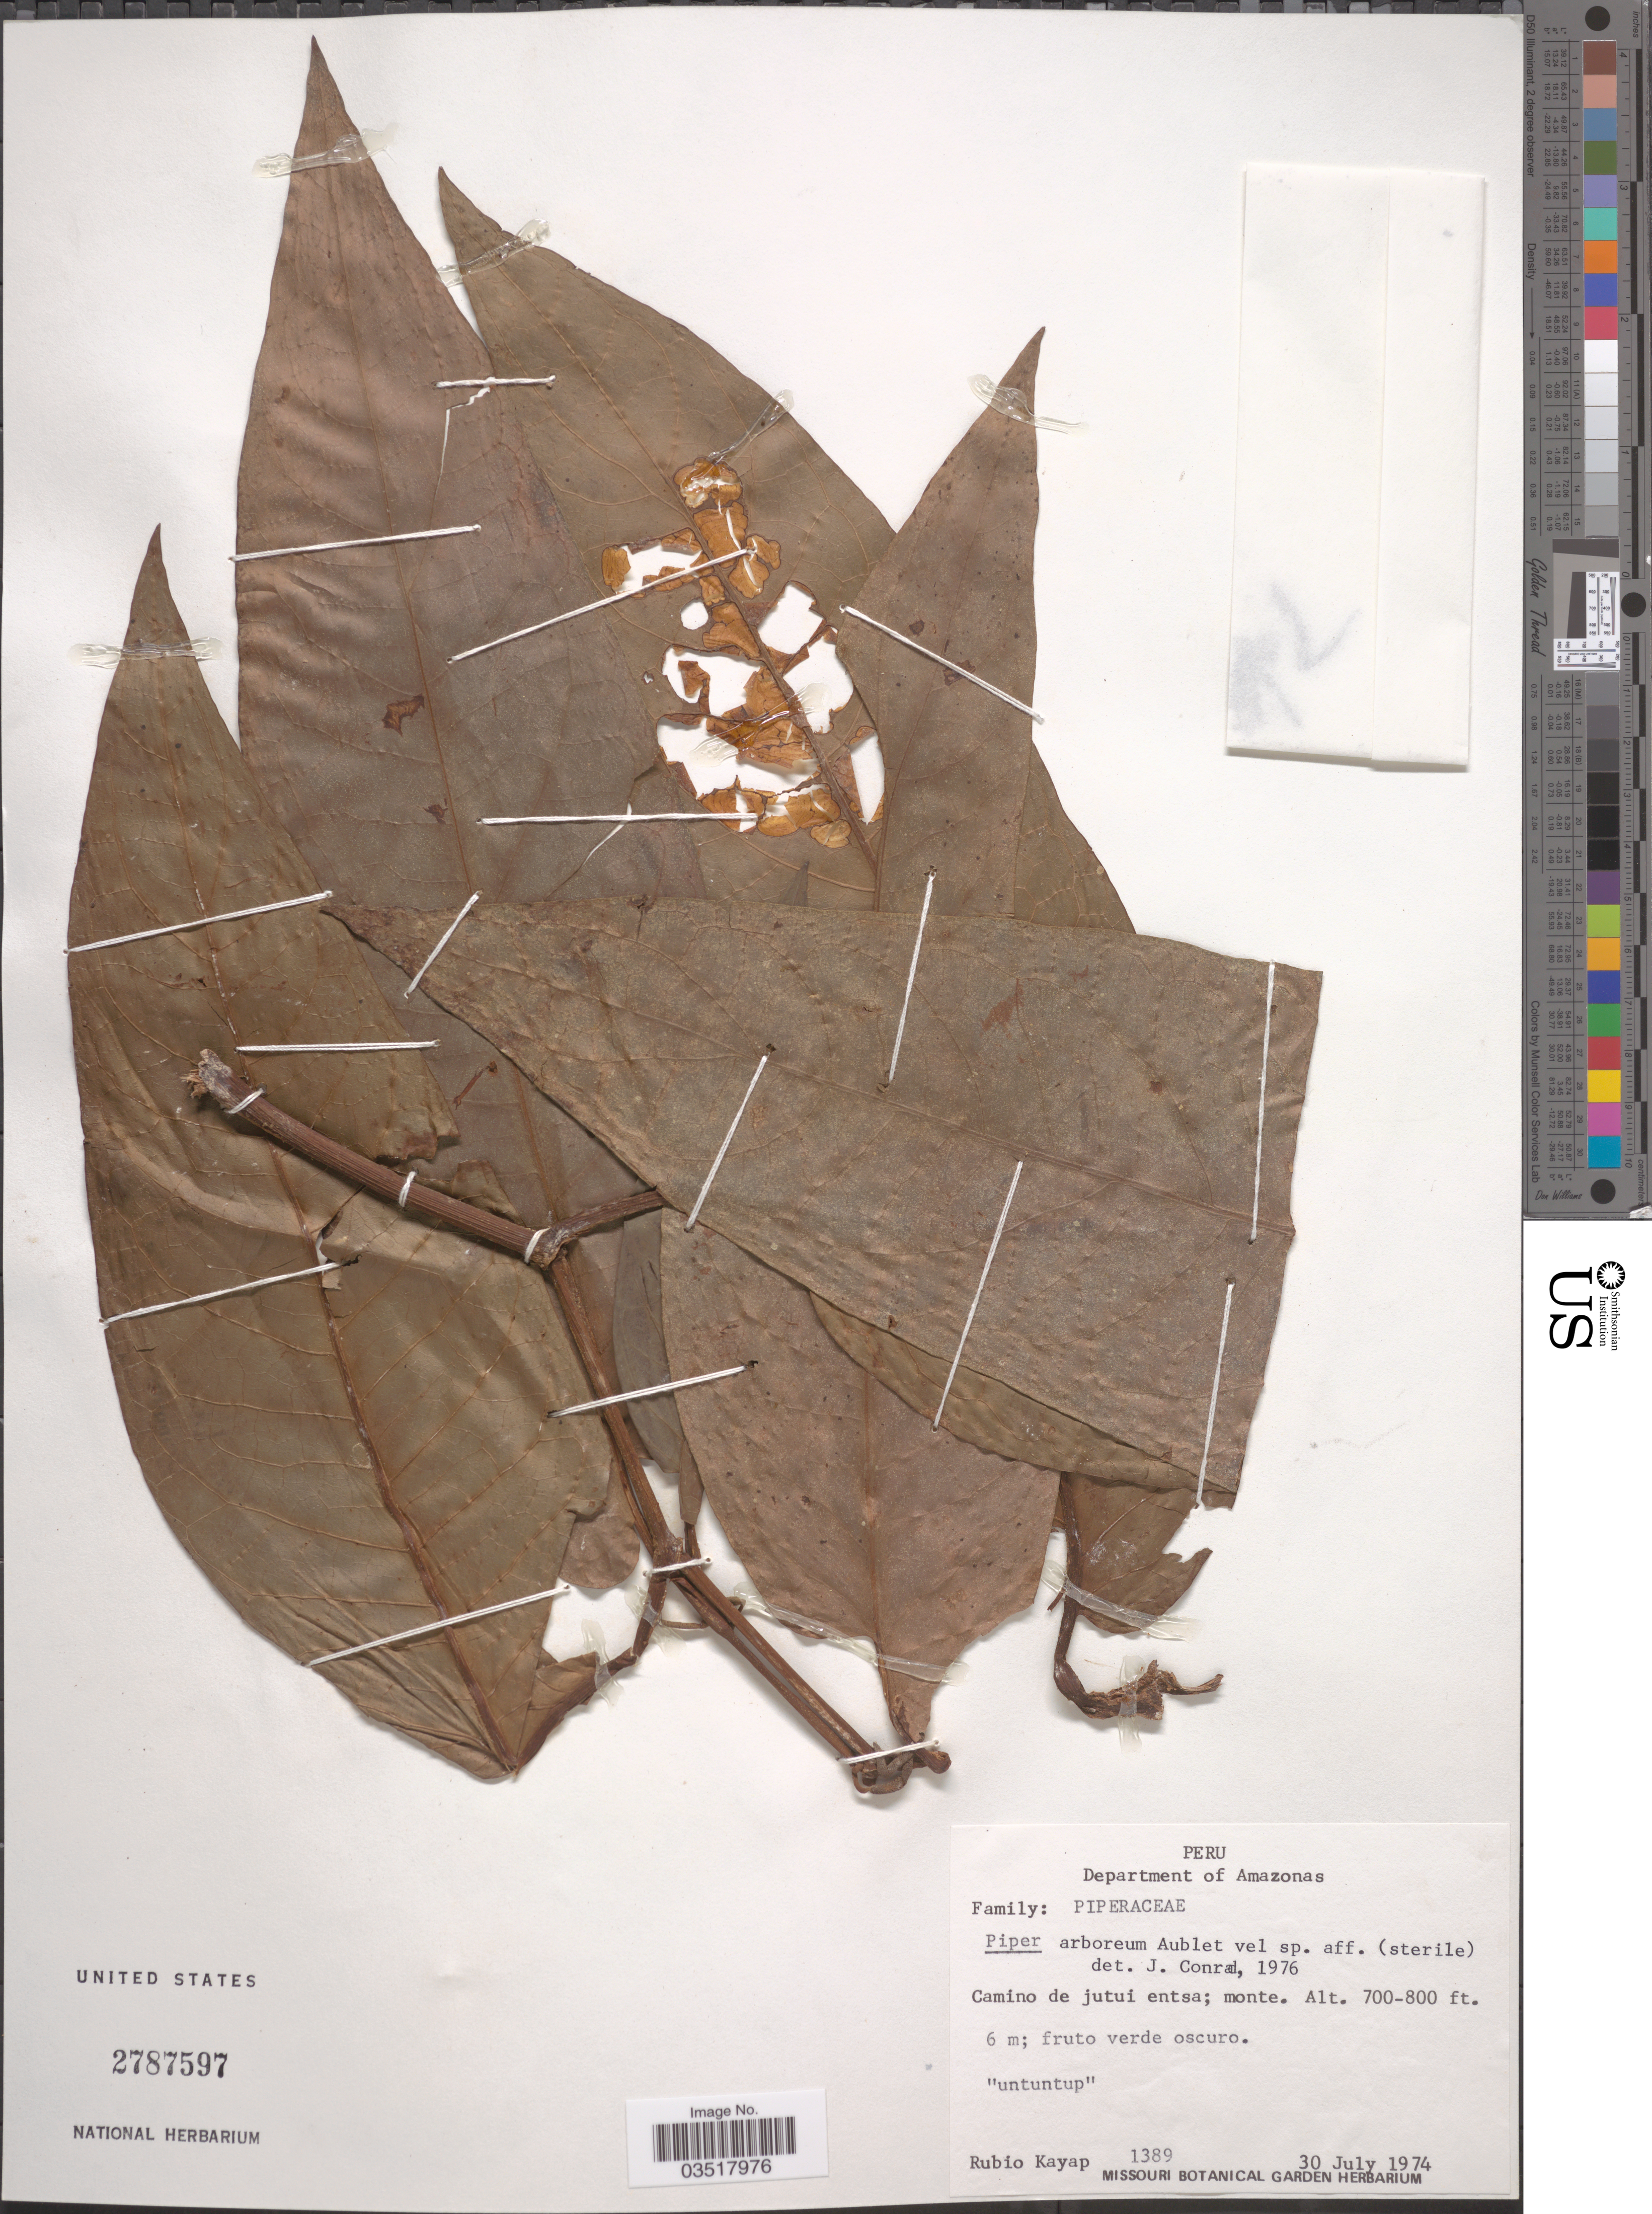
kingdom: Plantae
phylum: Tracheophyta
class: Magnoliopsida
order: Piperales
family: Piperaceae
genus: Piper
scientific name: Piper arboreum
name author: Aubl.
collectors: R. Kayap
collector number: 1389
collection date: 1974-07-30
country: Peru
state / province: Amazonas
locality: Department of Amazonas. Camino de jutui entsa; monte.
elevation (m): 213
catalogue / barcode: US 2787597